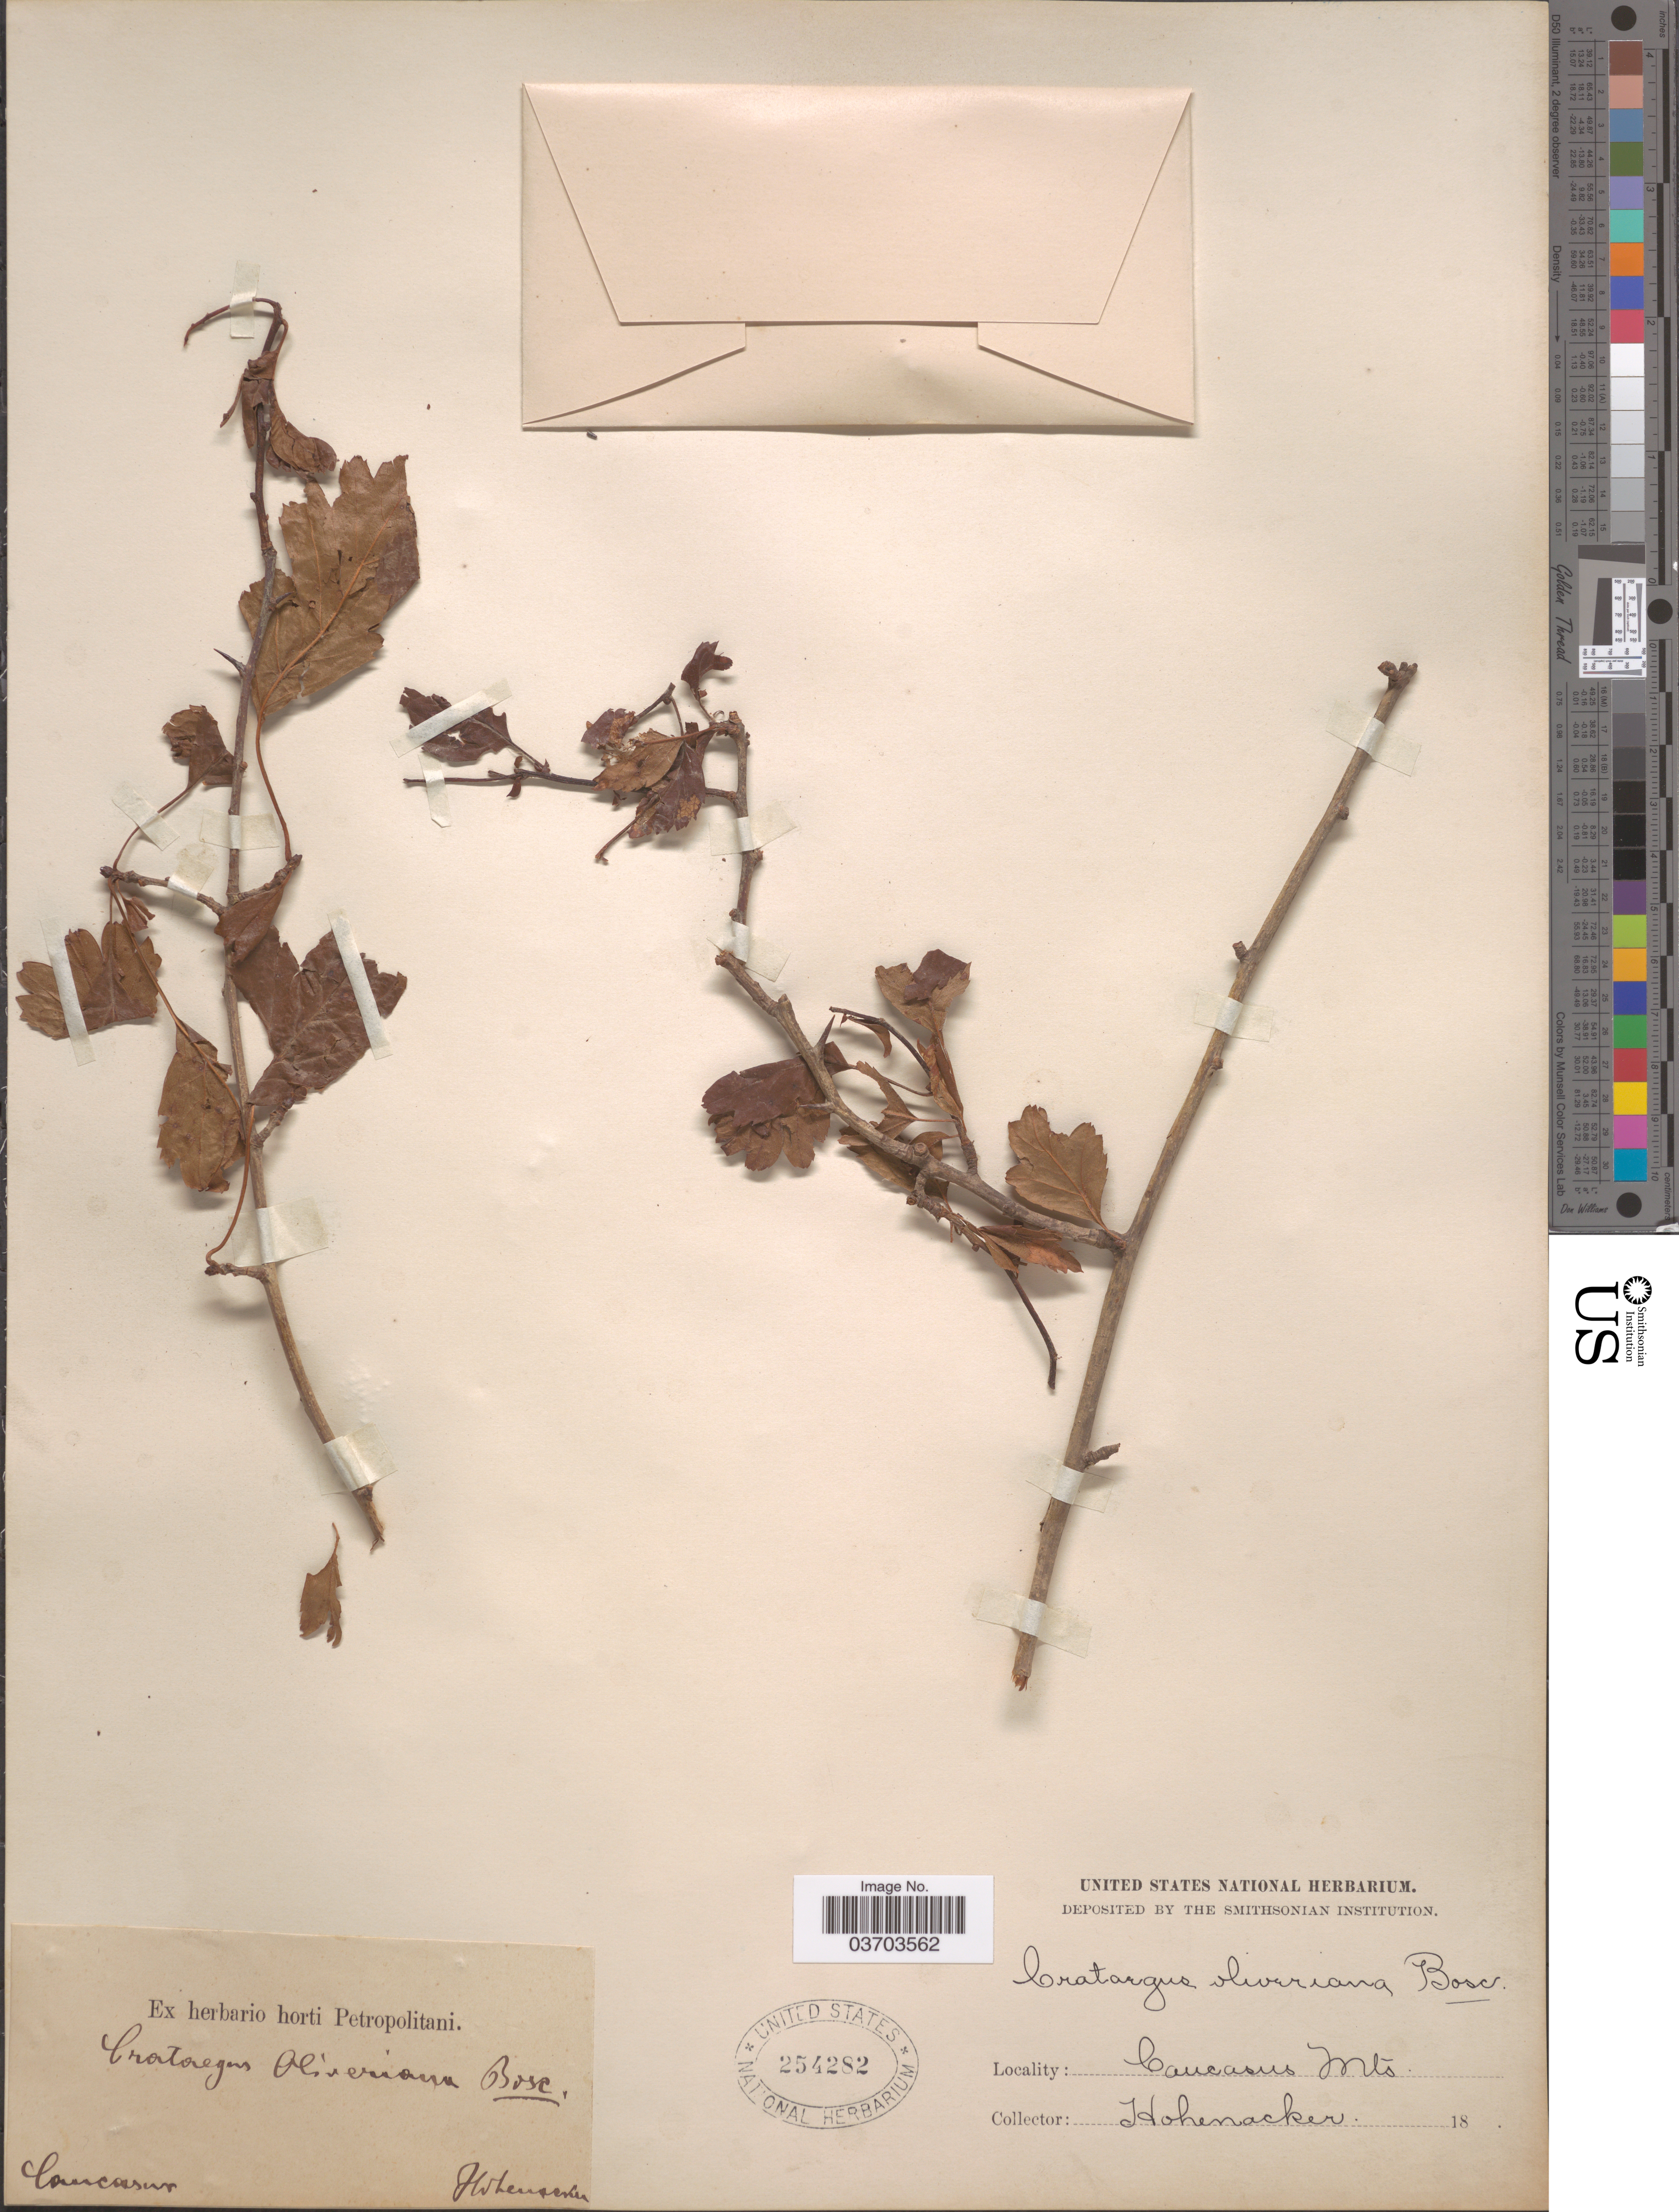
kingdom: Plantae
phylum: Tracheophyta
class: Magnoliopsida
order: Rosales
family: Rosaceae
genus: Crataegus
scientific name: Crataegus pentagyna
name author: (Willd. ex) Waldst. & Kit.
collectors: Hohenacker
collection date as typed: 18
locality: Caucasus Mts. Caucasus.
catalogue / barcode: US 254282